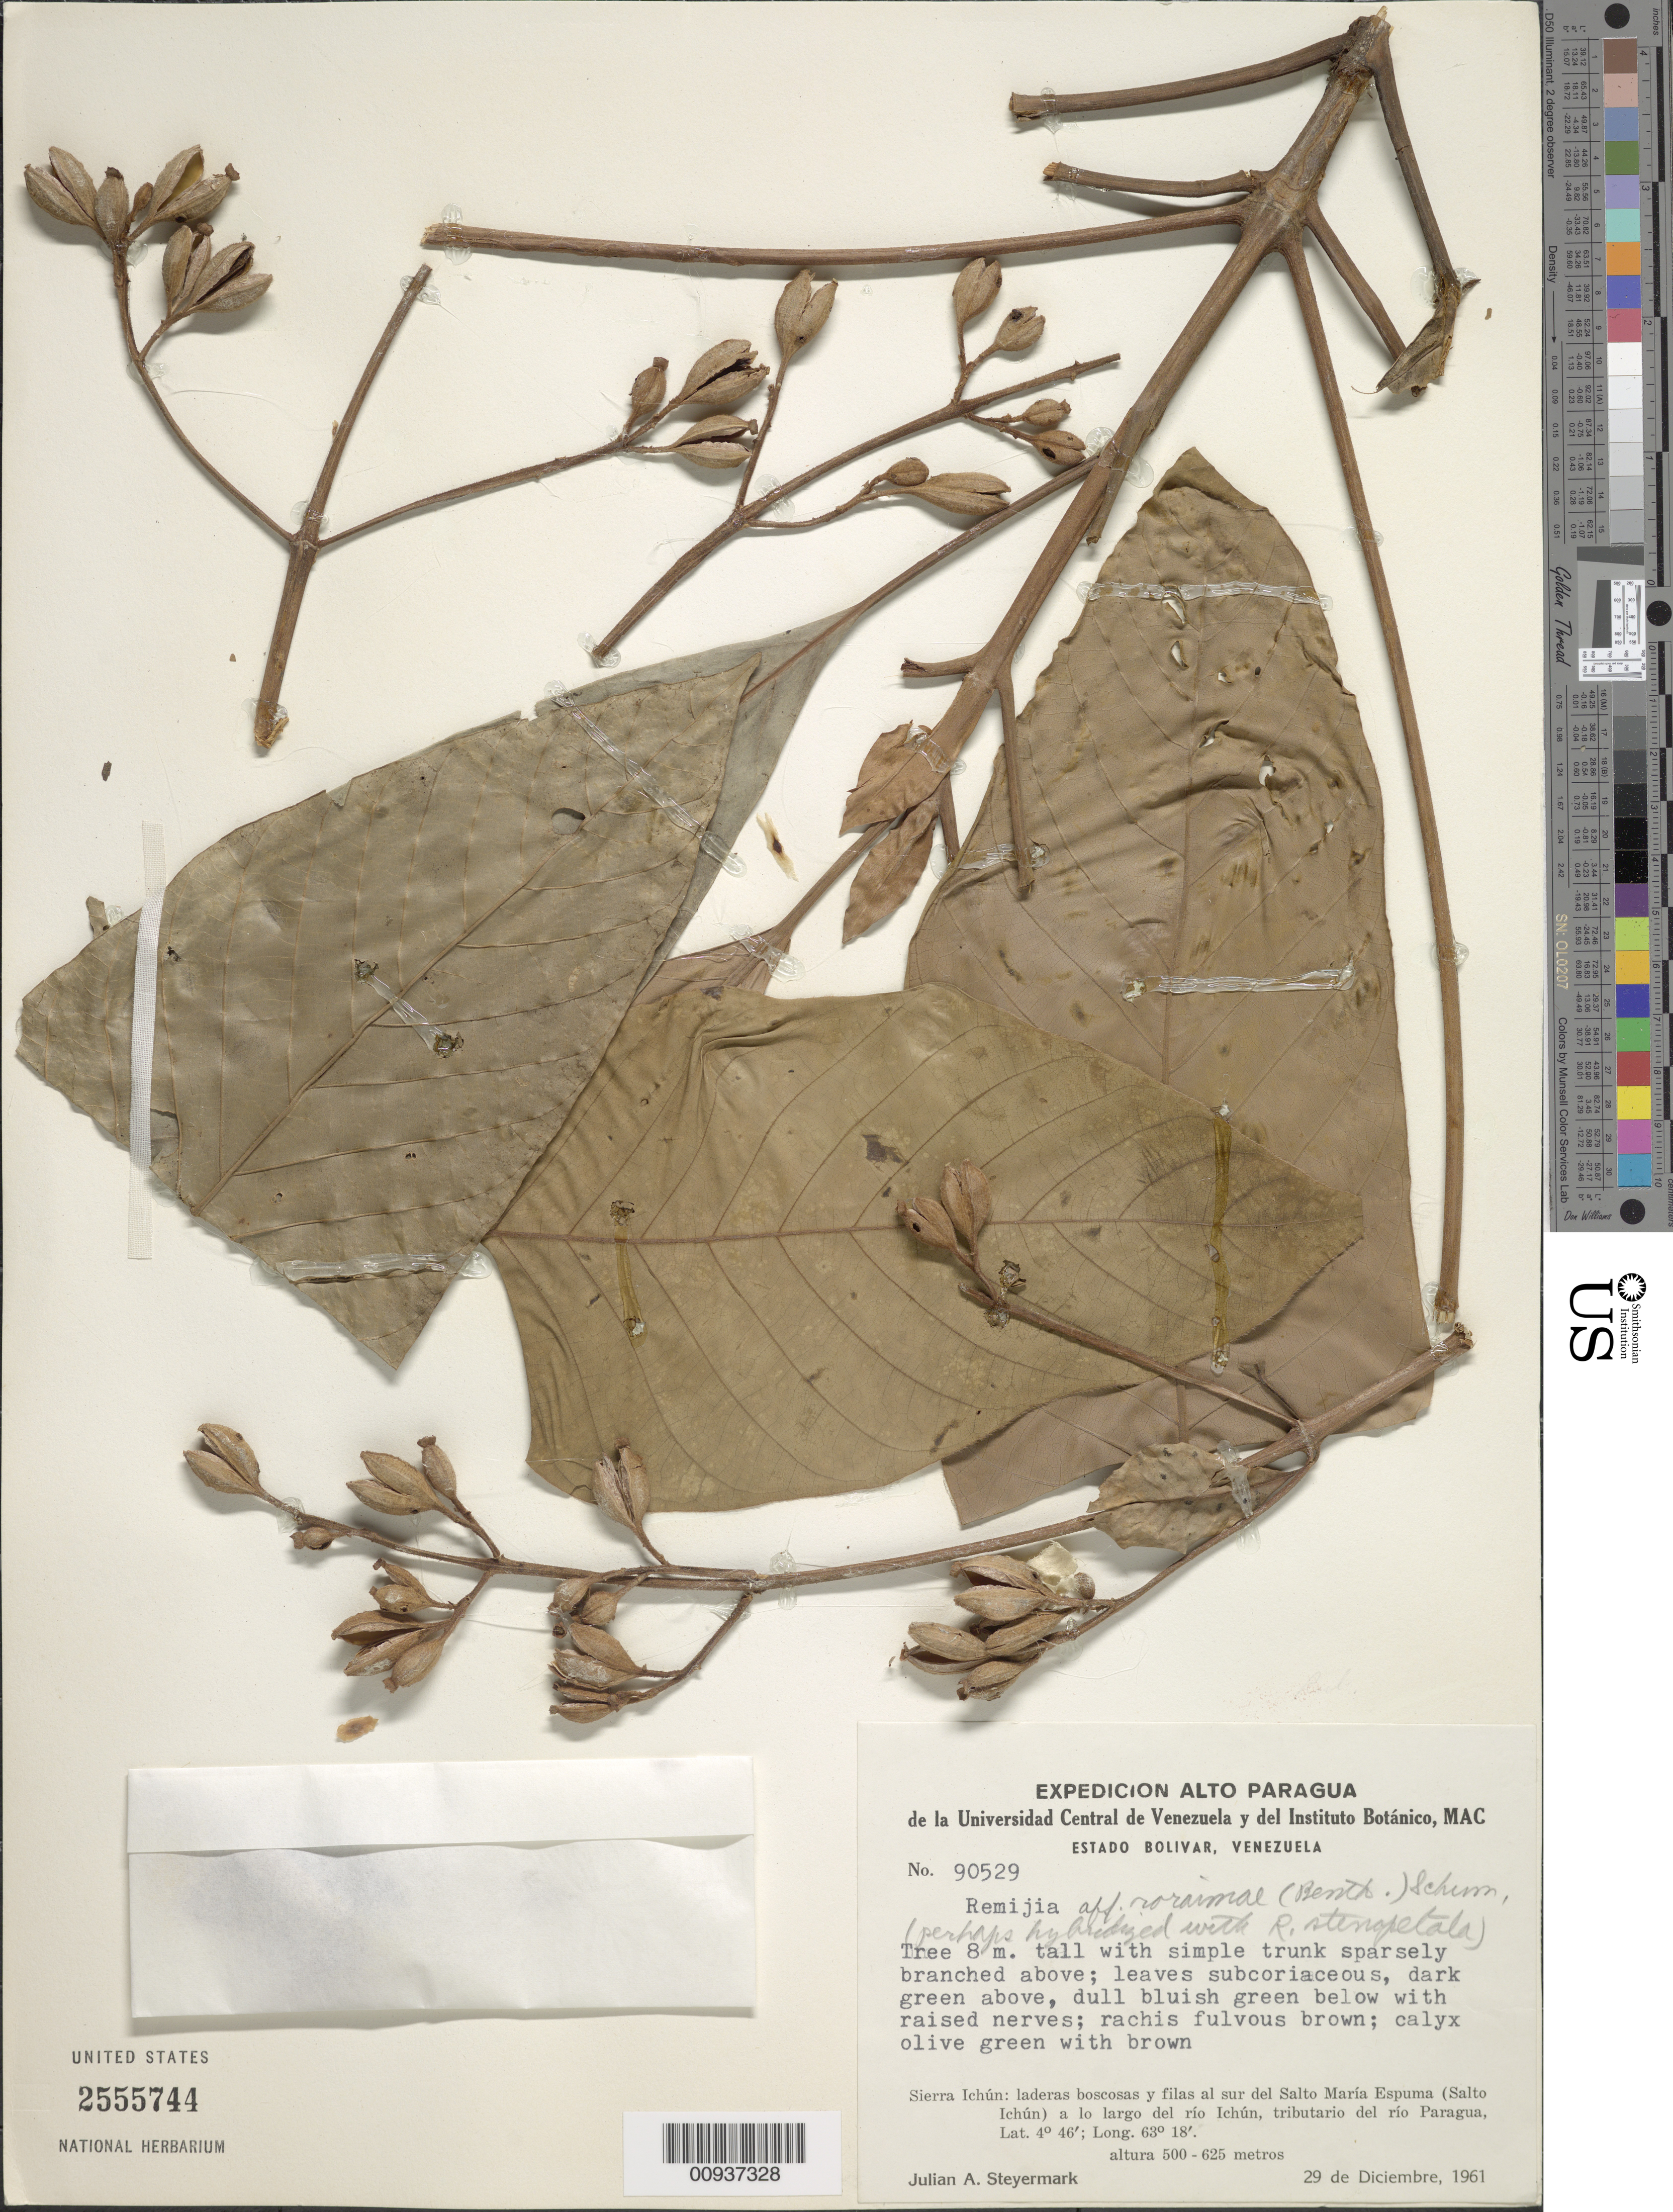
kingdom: Plantae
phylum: Tracheophyta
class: Magnoliopsida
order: Gentianales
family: Rubiaceae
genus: Remijia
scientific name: Remijia roraimae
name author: (Benth.) K. Schum.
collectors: J. Steyermark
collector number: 90529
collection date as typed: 29-Dec-61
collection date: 1961-12-29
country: Venezuela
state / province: Bolívar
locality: Sierra Ichun, al Sur; Salto Maria Espuma (Salto Ichun) a lo largo del rio Ichun, tributario del rio Paragua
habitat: Laderas boscosas y filas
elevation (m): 500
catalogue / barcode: US 2555744